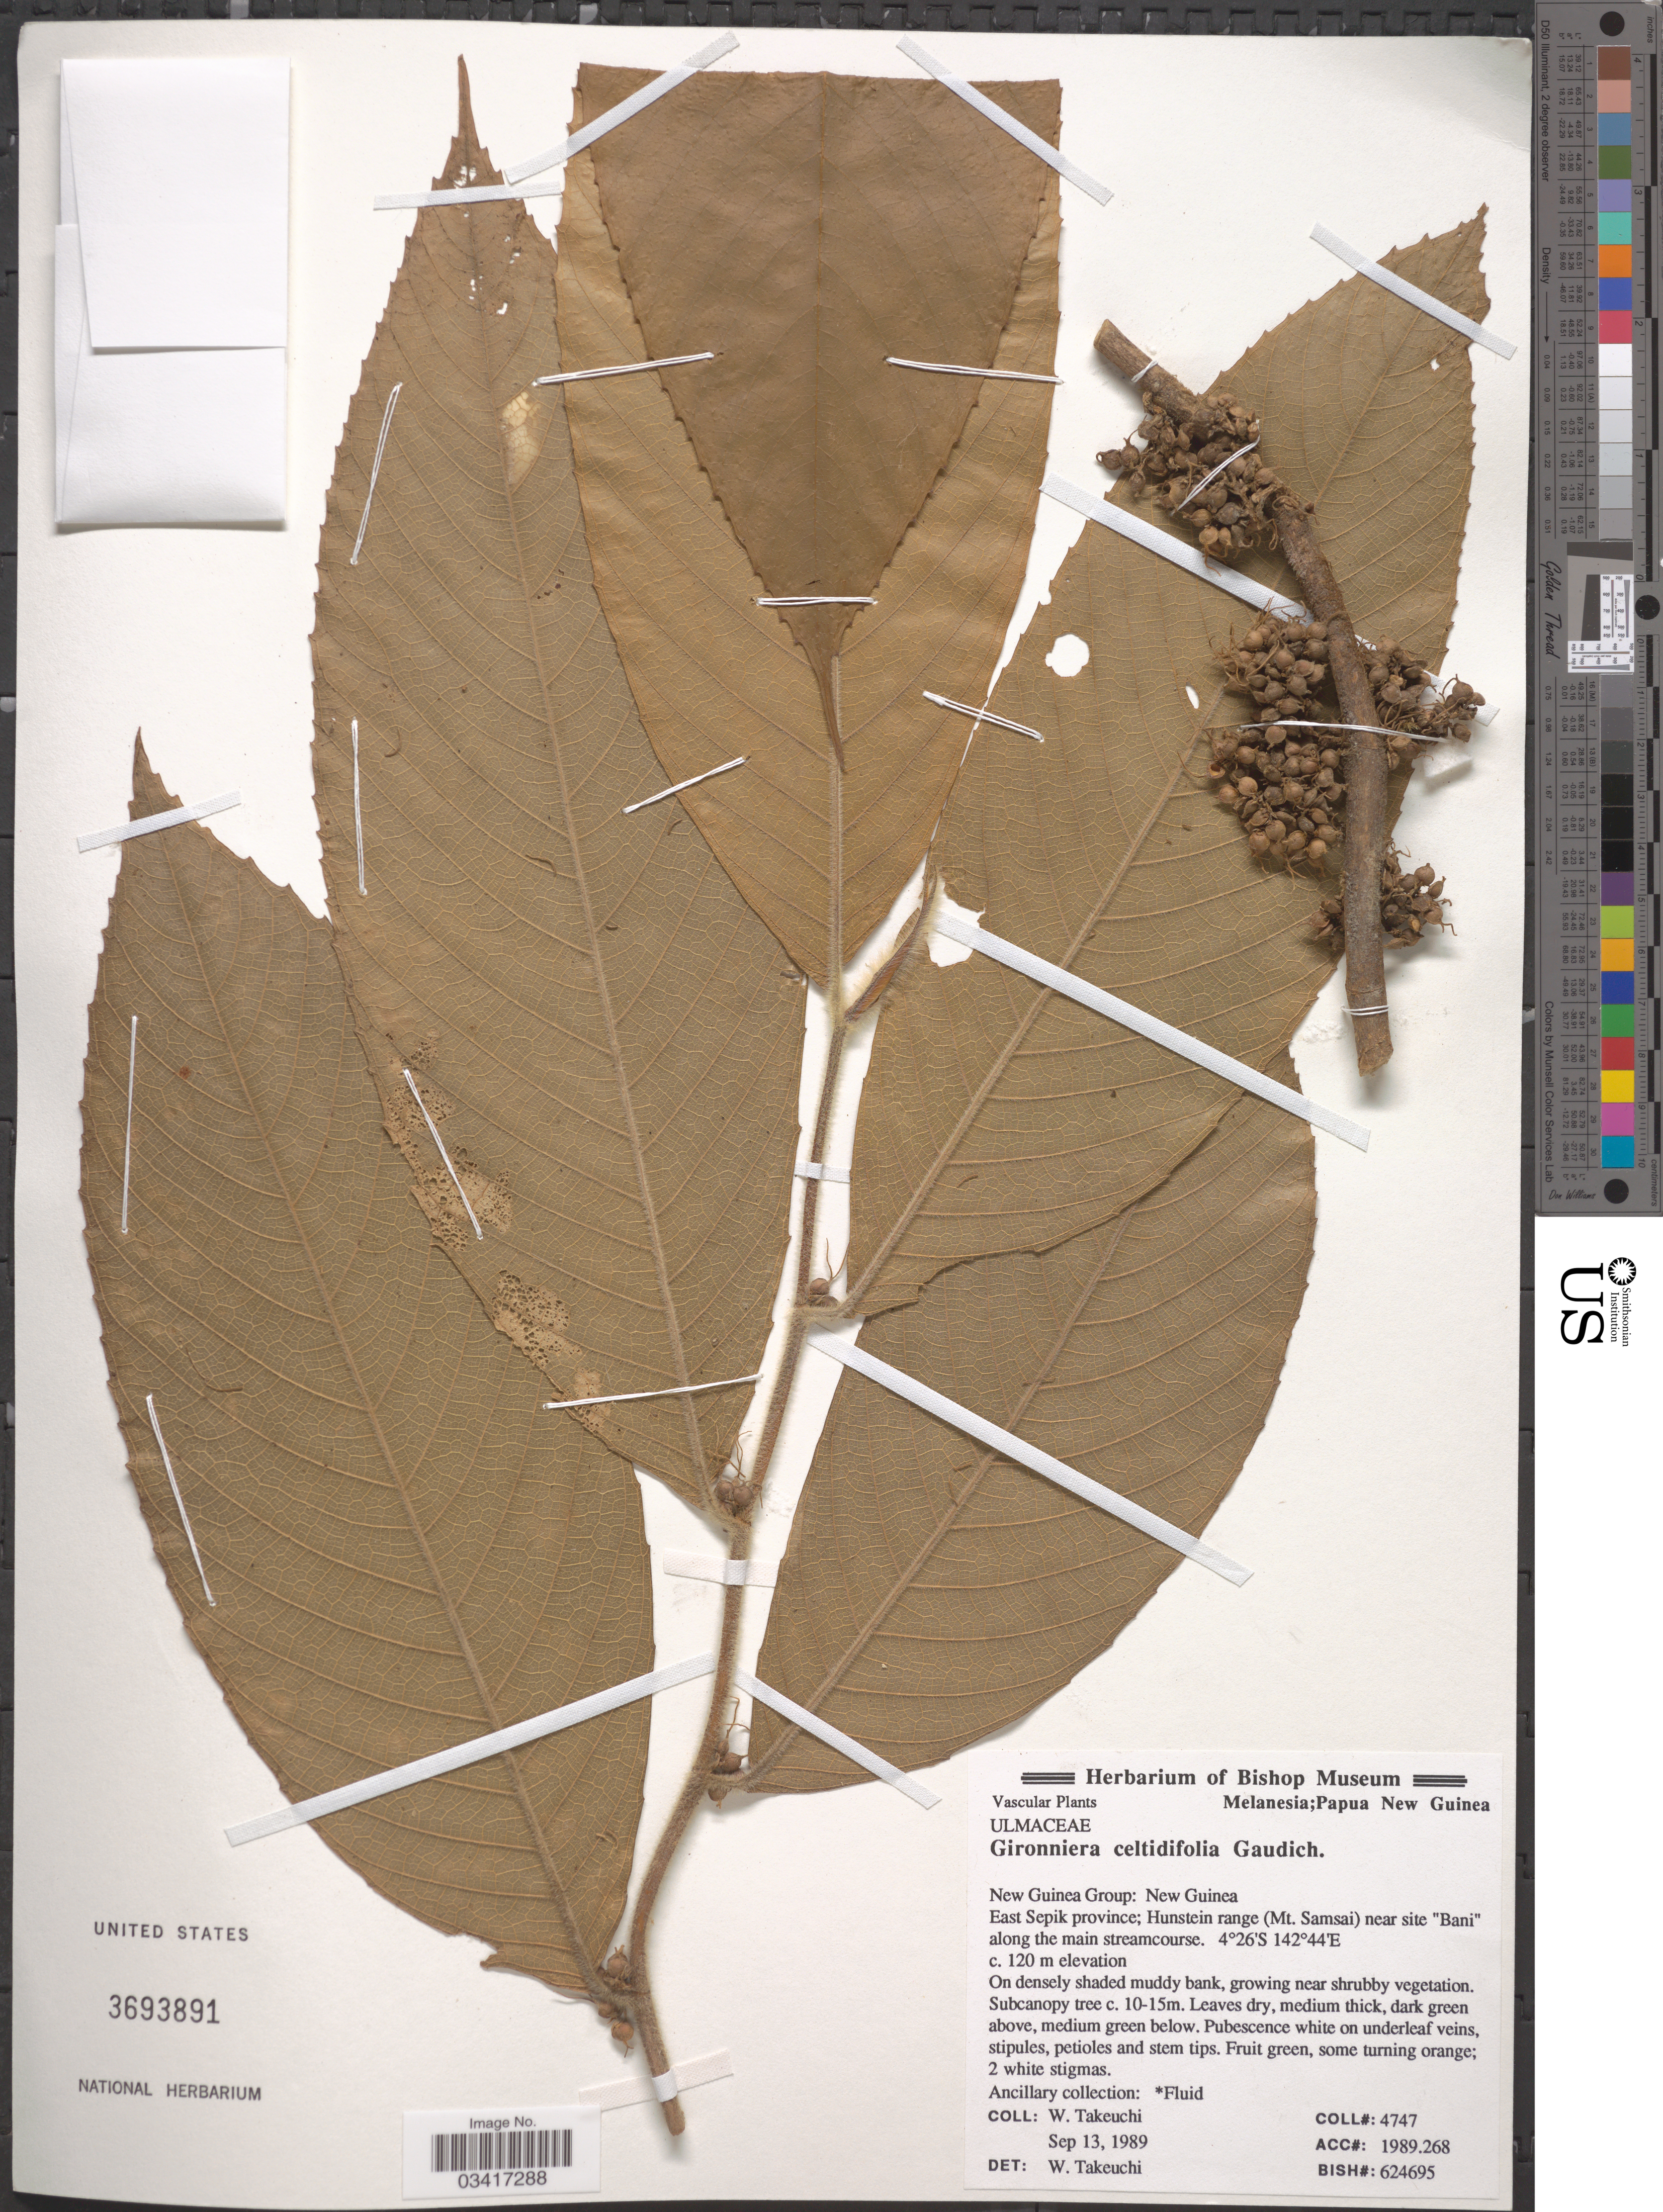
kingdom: Plantae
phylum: Tracheophyta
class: Magnoliopsida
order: Rosales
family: Cannabaceae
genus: Gironniera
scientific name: Gironniera celtidifolia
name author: Gaudich.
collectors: W. Takeuchi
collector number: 4747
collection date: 1989-09-13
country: Papua New Guinea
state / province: East Sepik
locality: New Guinea Group: New Guinea. East Sepik province; Hunstein range (Mt. Samsai) near site "Bani" along the main streamcourse.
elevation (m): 120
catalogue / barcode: US 3693891